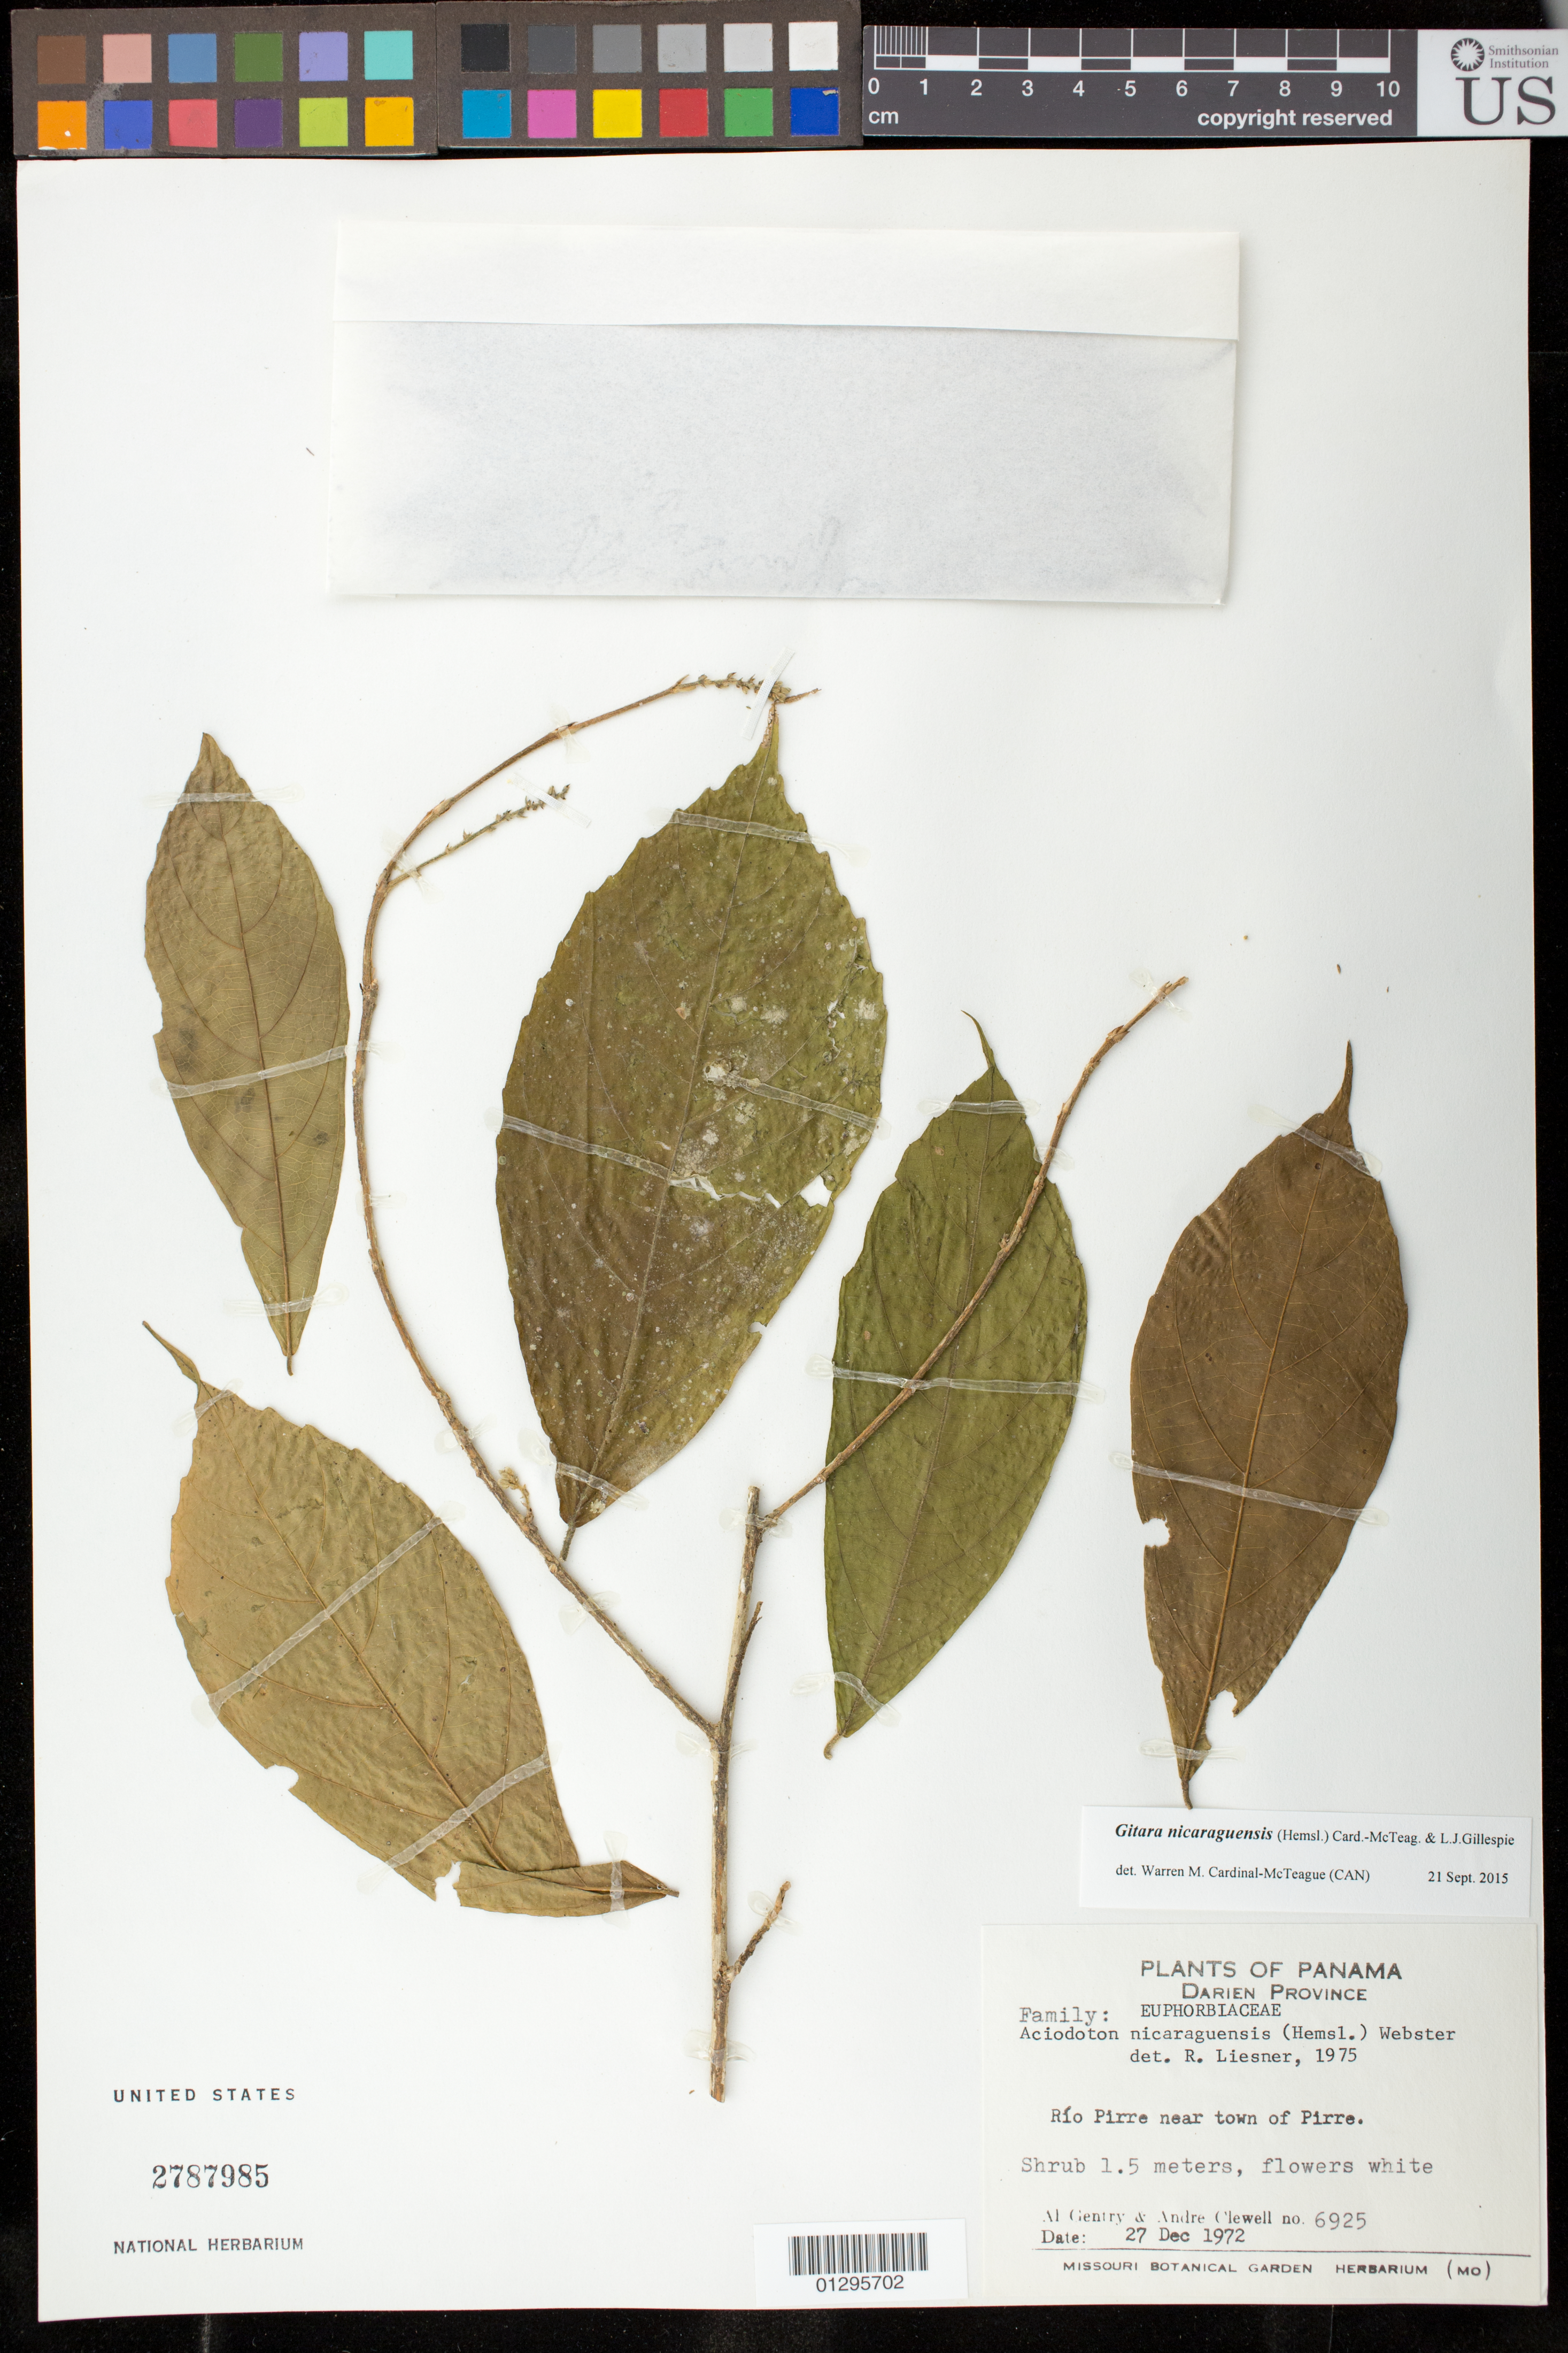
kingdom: Plantae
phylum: Tracheophyta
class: Magnoliopsida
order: Malpighiales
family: Euphorbiaceae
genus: Gitara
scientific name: Gitara nicaraguensis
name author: (Hemsl.) Card.-McTeag. & L.J. Gillespie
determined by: Cardinal-McTeague, Warren H.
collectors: A. Gentry & A. Clewell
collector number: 6925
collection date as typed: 27 Dec 1972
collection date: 1972-12-27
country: Panama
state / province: Darién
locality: Rio Pirre near town of Pirre.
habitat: Shrub.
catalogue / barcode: US 2787985